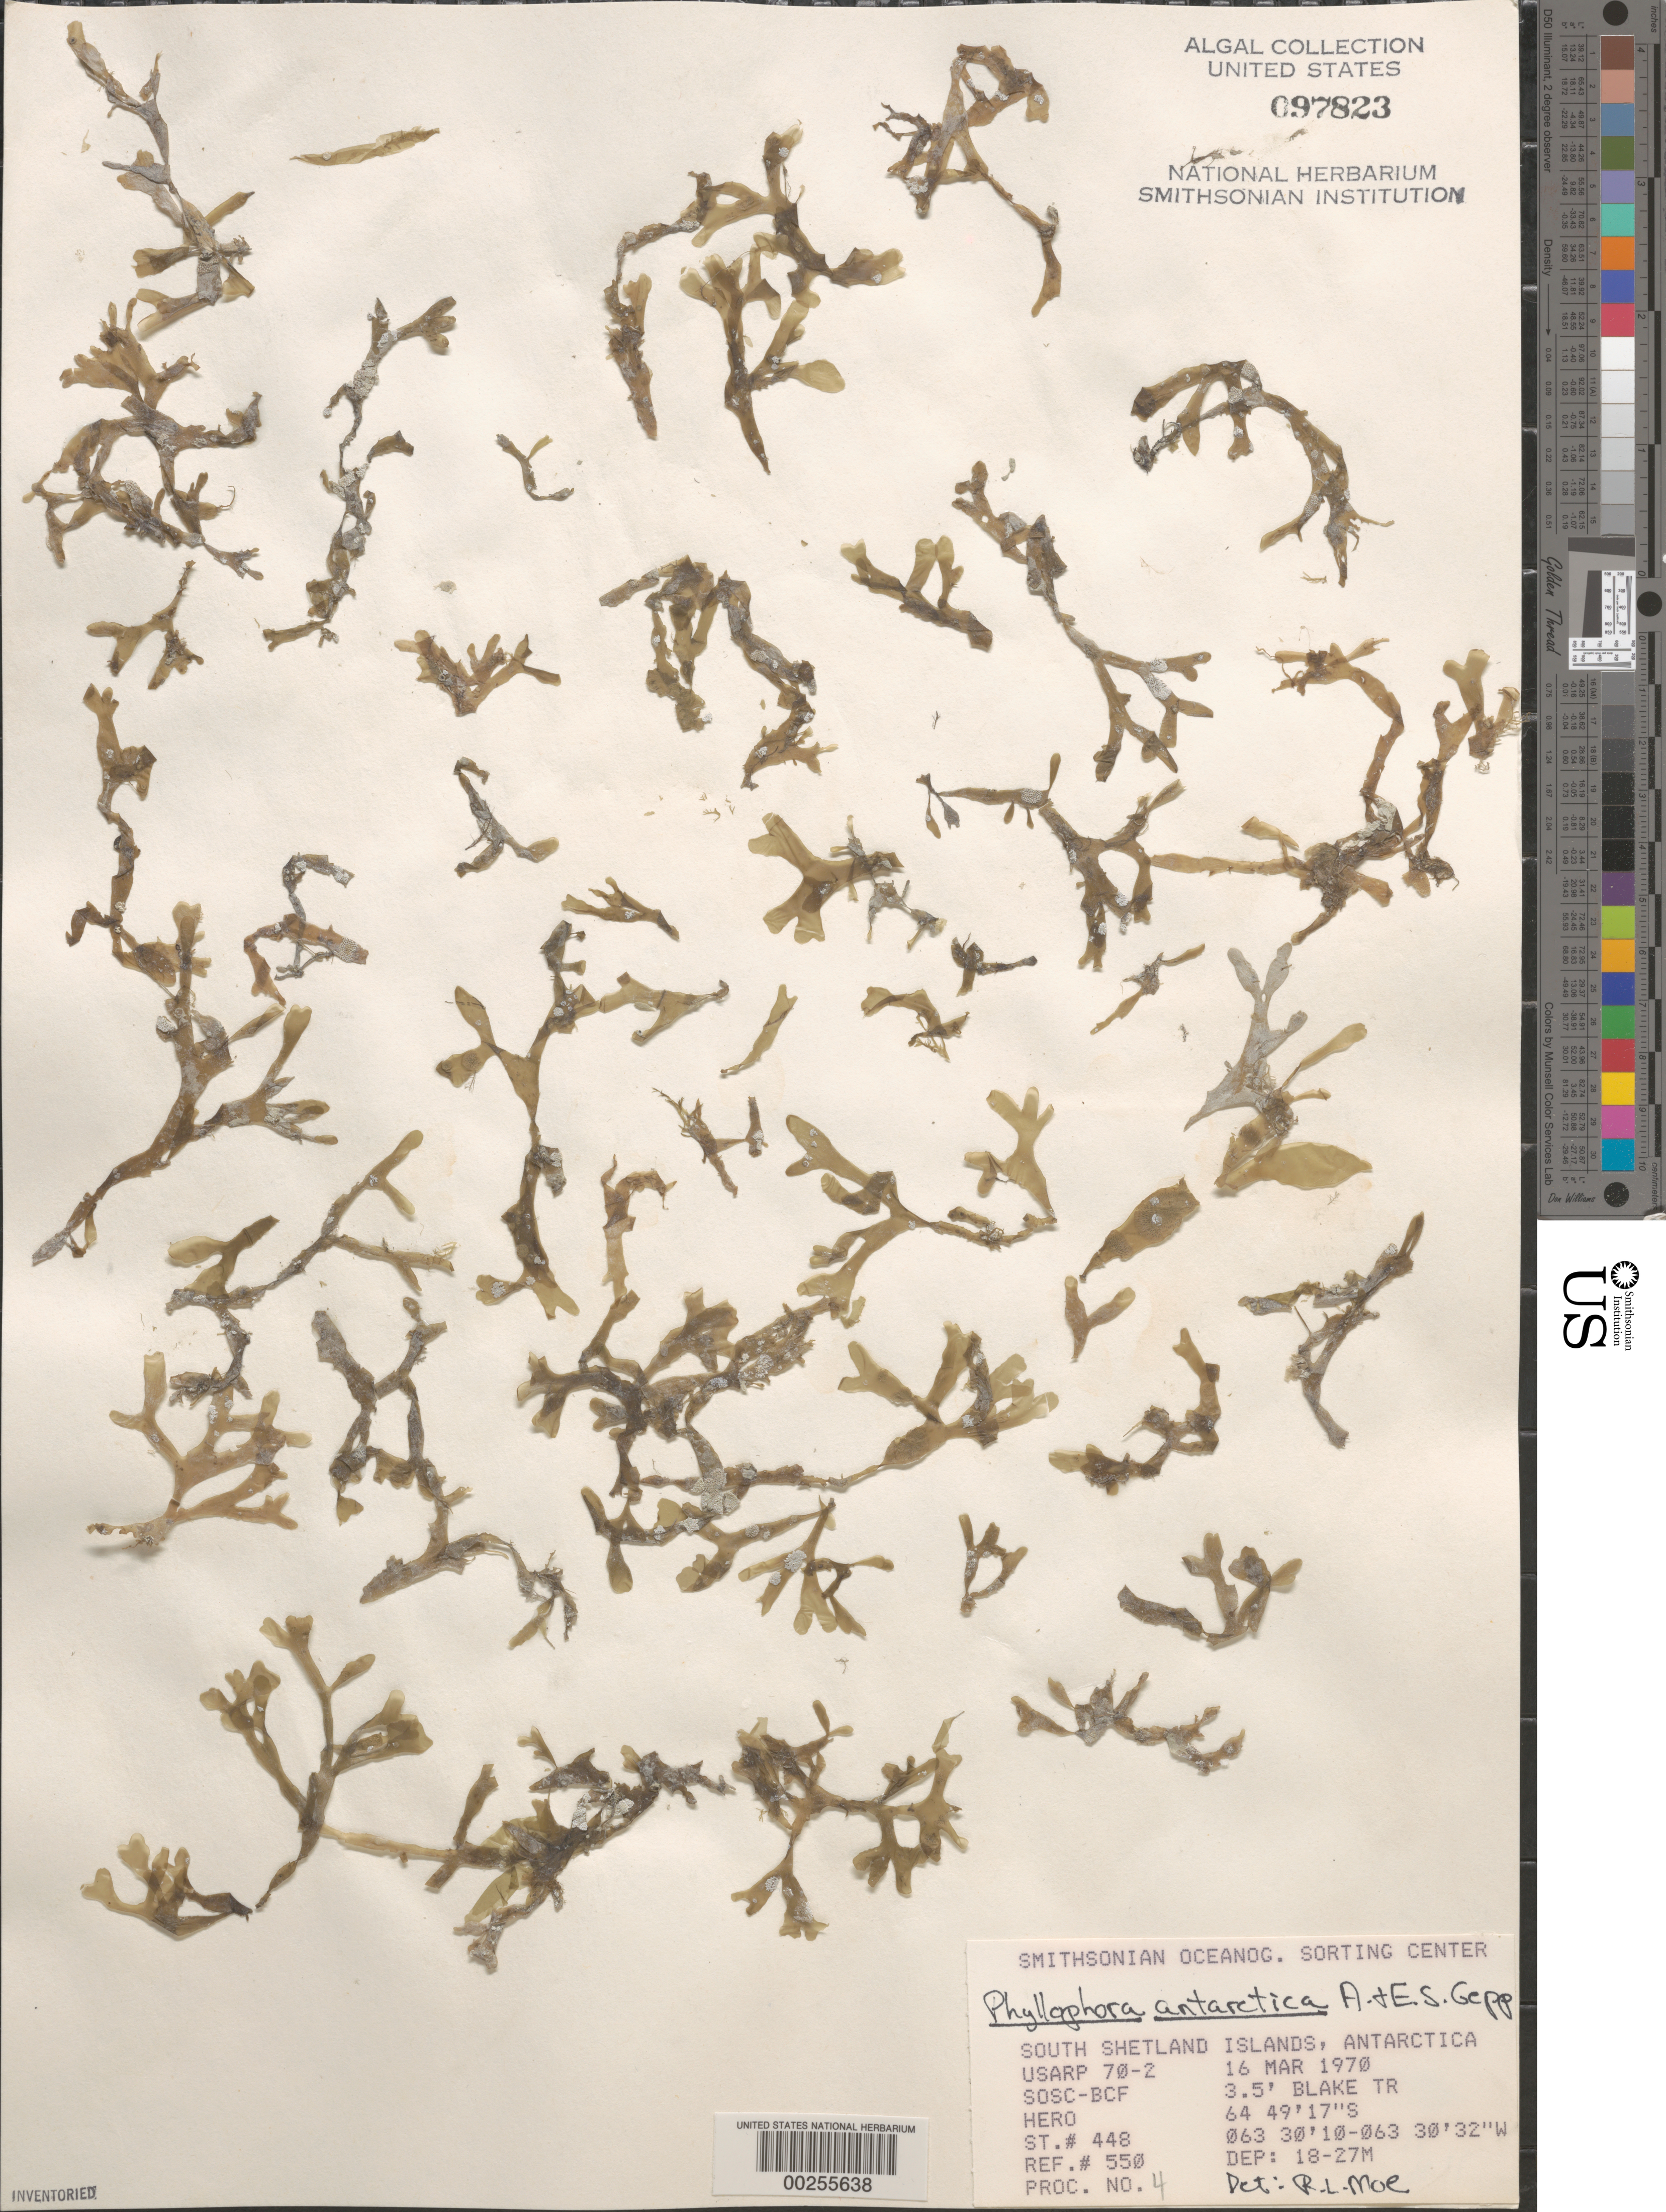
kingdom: Plantae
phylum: Rhodophyta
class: Florideophyceae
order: Gigartinales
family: Phyllophoraceae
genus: Phyllophora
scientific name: Phyllophora antarctica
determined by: Moe, R. L.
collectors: SOSC-BCF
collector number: Station 448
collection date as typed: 16 Mar 1970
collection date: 1970-03-16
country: Antarctica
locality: Antarctic Peninsula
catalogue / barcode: US 97823